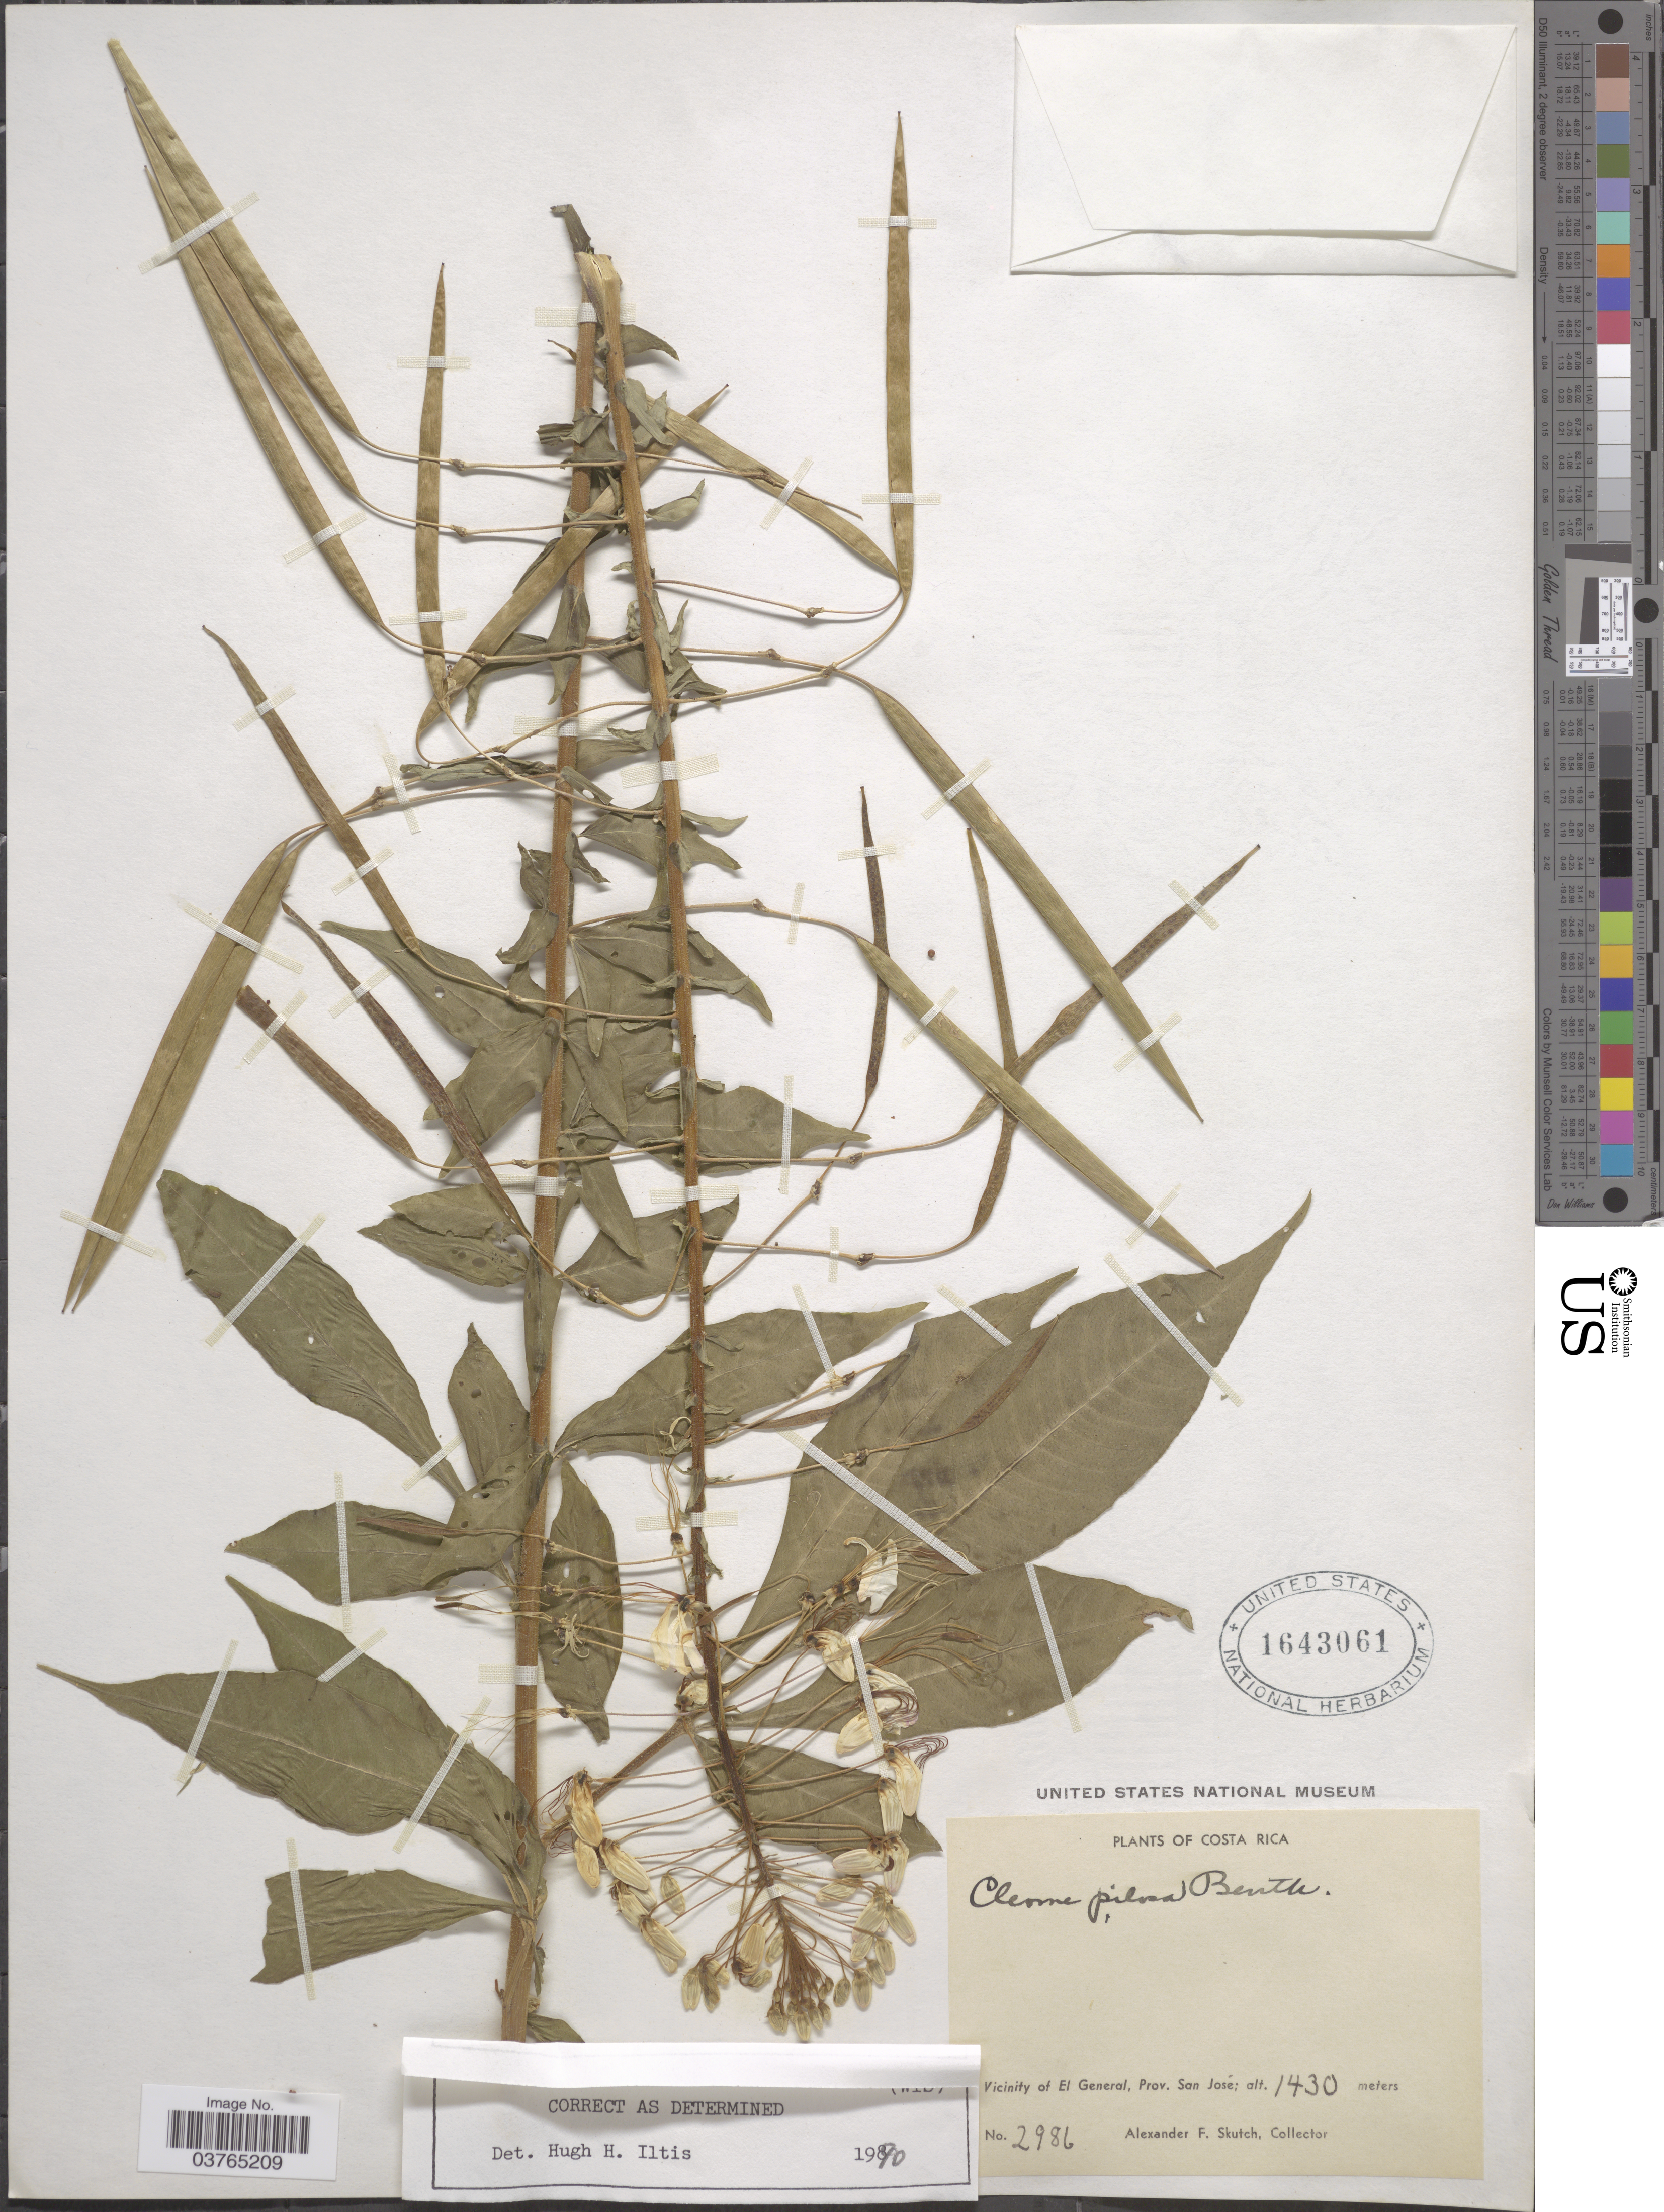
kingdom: Plantae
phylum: Tracheophyta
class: Magnoliopsida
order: Brassicales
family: Cleomaceae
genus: Cochranella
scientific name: Cochranella pilosa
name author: (Benth.) E.M. McGinty & Roalson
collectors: A. F. Skutch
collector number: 2986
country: Costa Rica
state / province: San José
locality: Vicinity of El General.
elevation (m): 1430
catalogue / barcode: US 1643061